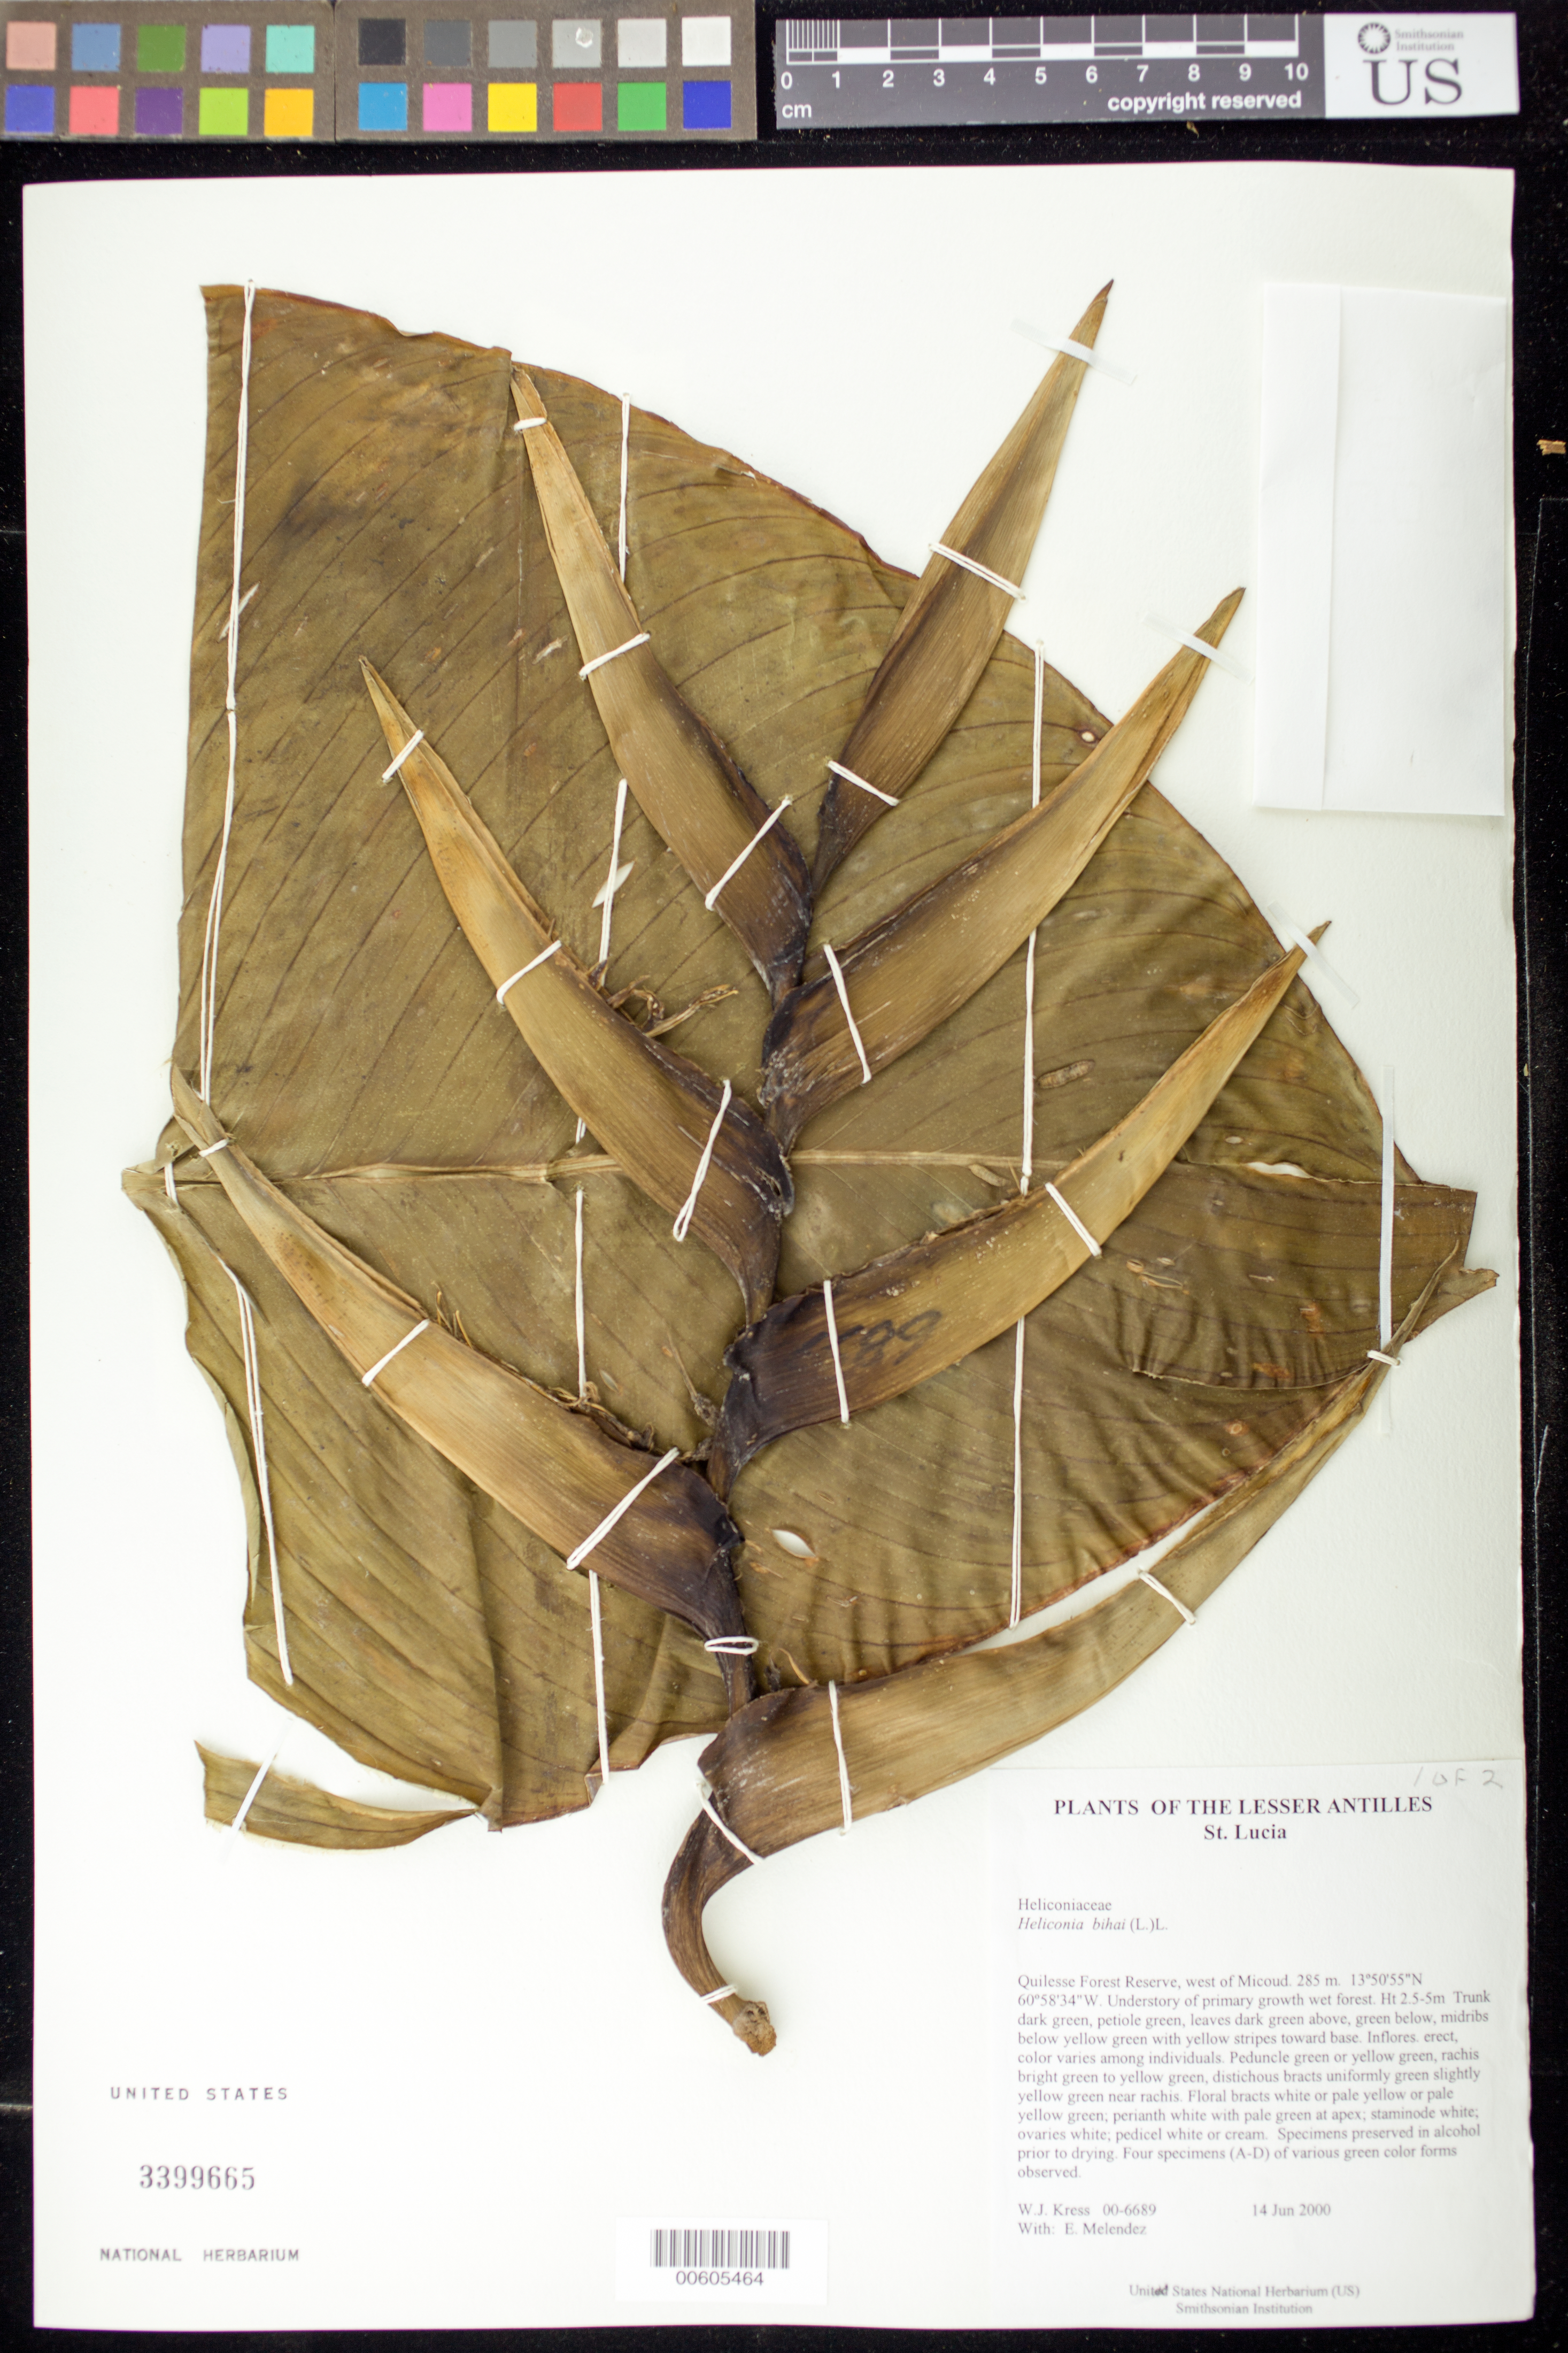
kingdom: Plantae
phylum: Tracheophyta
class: Liliopsida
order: Zingiberales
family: Heliconiaceae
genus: Heliconia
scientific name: Heliconia bihai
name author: (L.) L.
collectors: W. J. Kress, E. Meléndez & E. Temeles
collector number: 00-6689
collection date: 2000-06-14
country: St. Lucia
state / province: Micoud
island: St. Lucia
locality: Quilesse Forest Reserve, west of Micoud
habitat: Understory of primary growth wet forest.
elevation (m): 285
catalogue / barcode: US 3399665